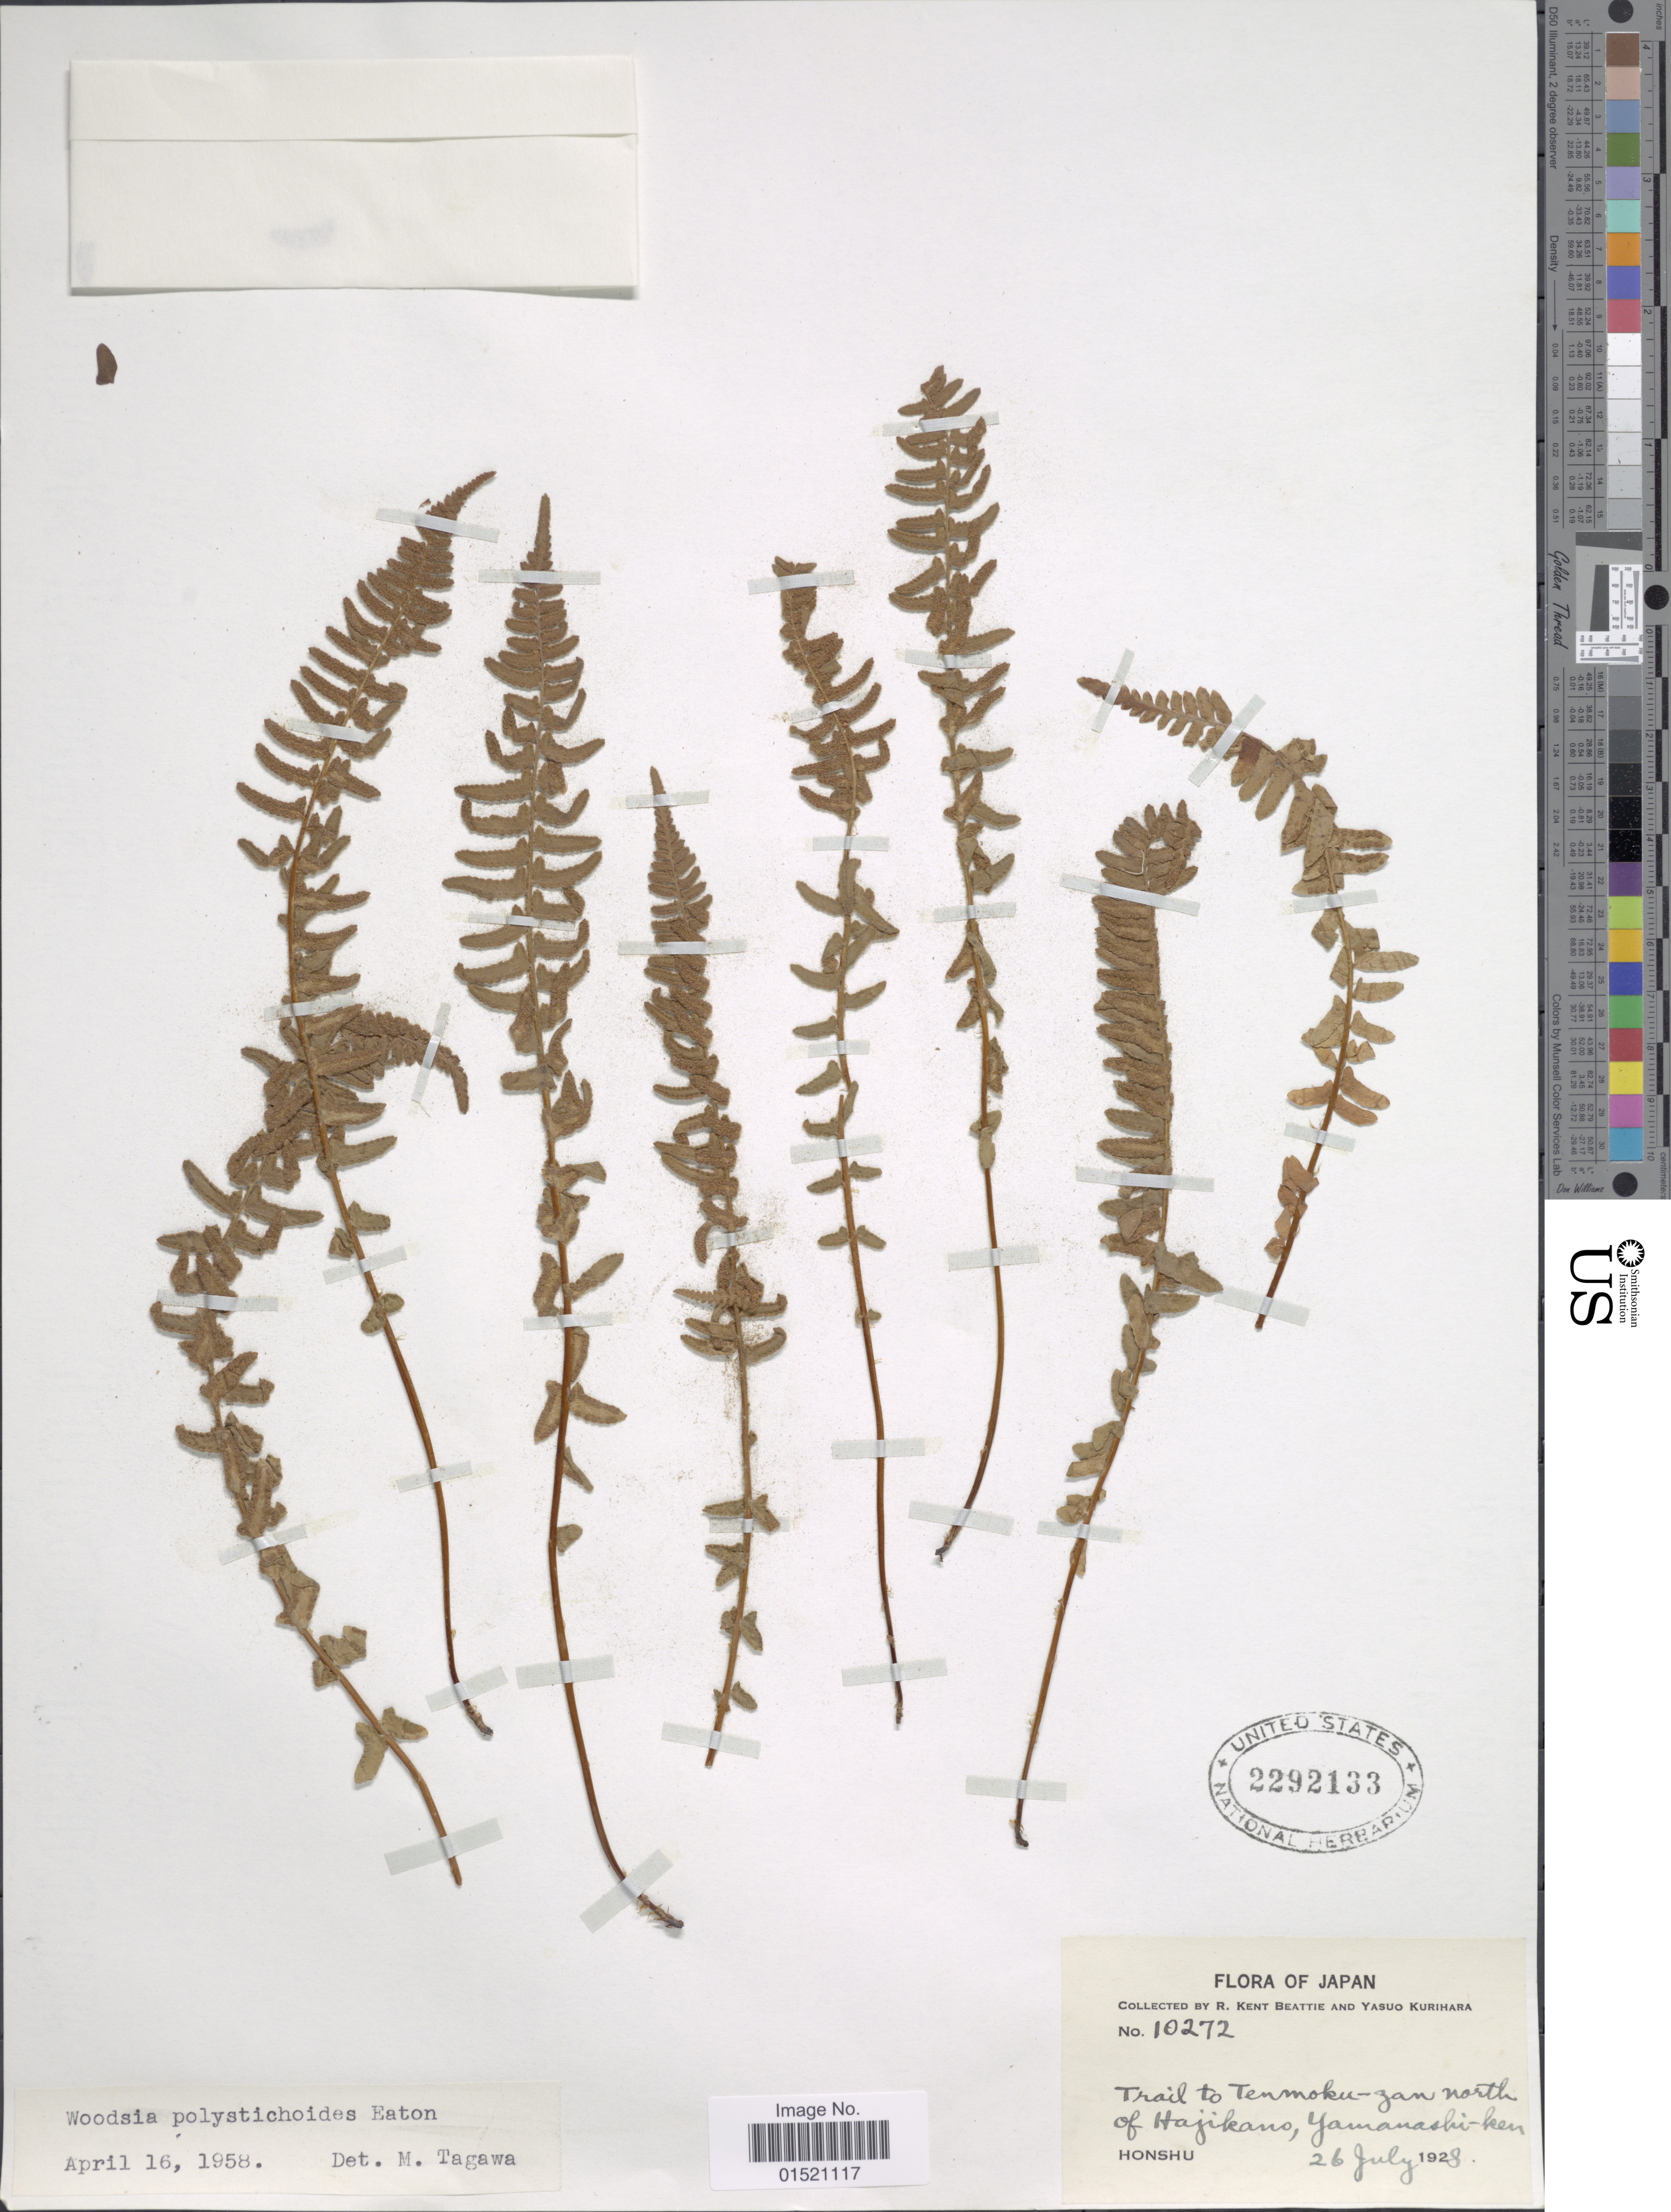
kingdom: Plantae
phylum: Tracheophyta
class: Polypodiopsida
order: Polypodiales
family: Woodsiaceae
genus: Woodsia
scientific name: Woodsia polystichoides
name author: D.C. Eaton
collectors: R. K. Beattie & Y. Kurihara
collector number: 10272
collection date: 1928-07-26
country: Japan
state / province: Yamanasi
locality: Trail to Tenmoku-zan north of Hajikano, Yamanashi-ken, Honshu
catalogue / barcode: US 2292133